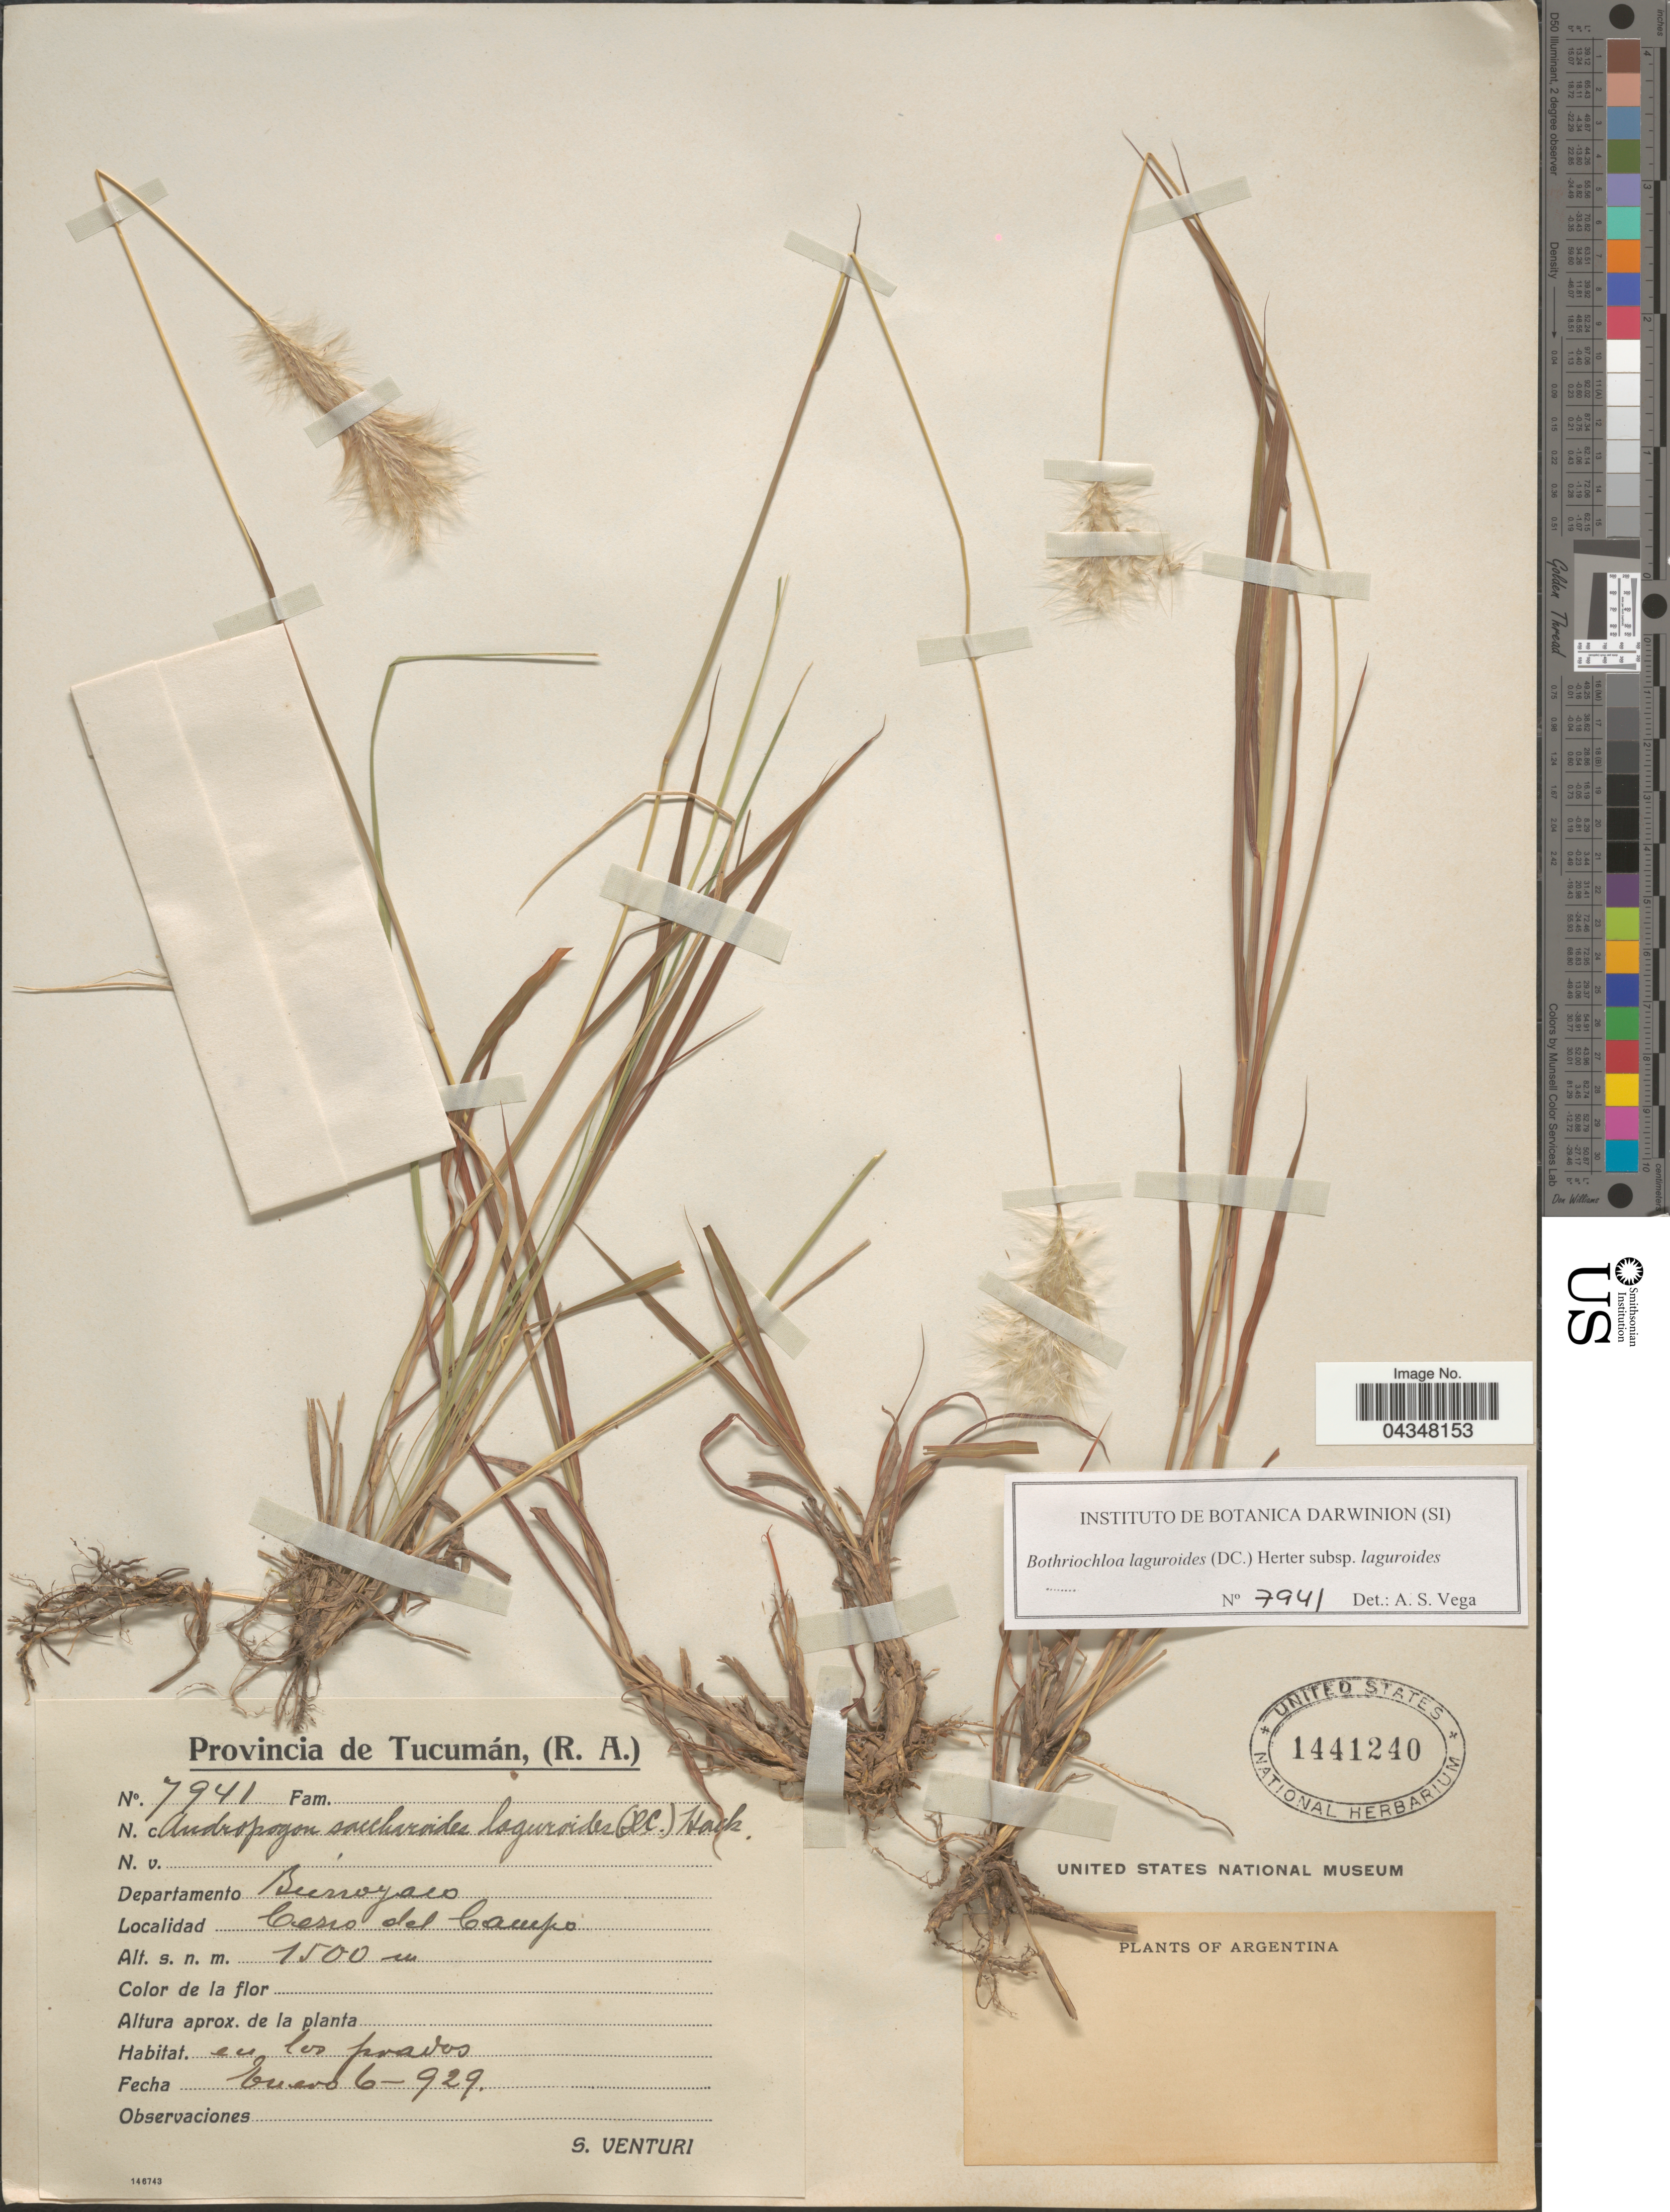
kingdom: Plantae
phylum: Tracheophyta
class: Liliopsida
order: Poales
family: Poaceae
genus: Bothriochloa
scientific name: Bothriochloa laguroides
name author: (DC.) Herter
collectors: S. Venturi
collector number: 7941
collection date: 1929-01-06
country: Argentina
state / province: Tucuman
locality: Departamento Burruyacú. Cerro del Campo.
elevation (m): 1500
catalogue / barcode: US 1441240